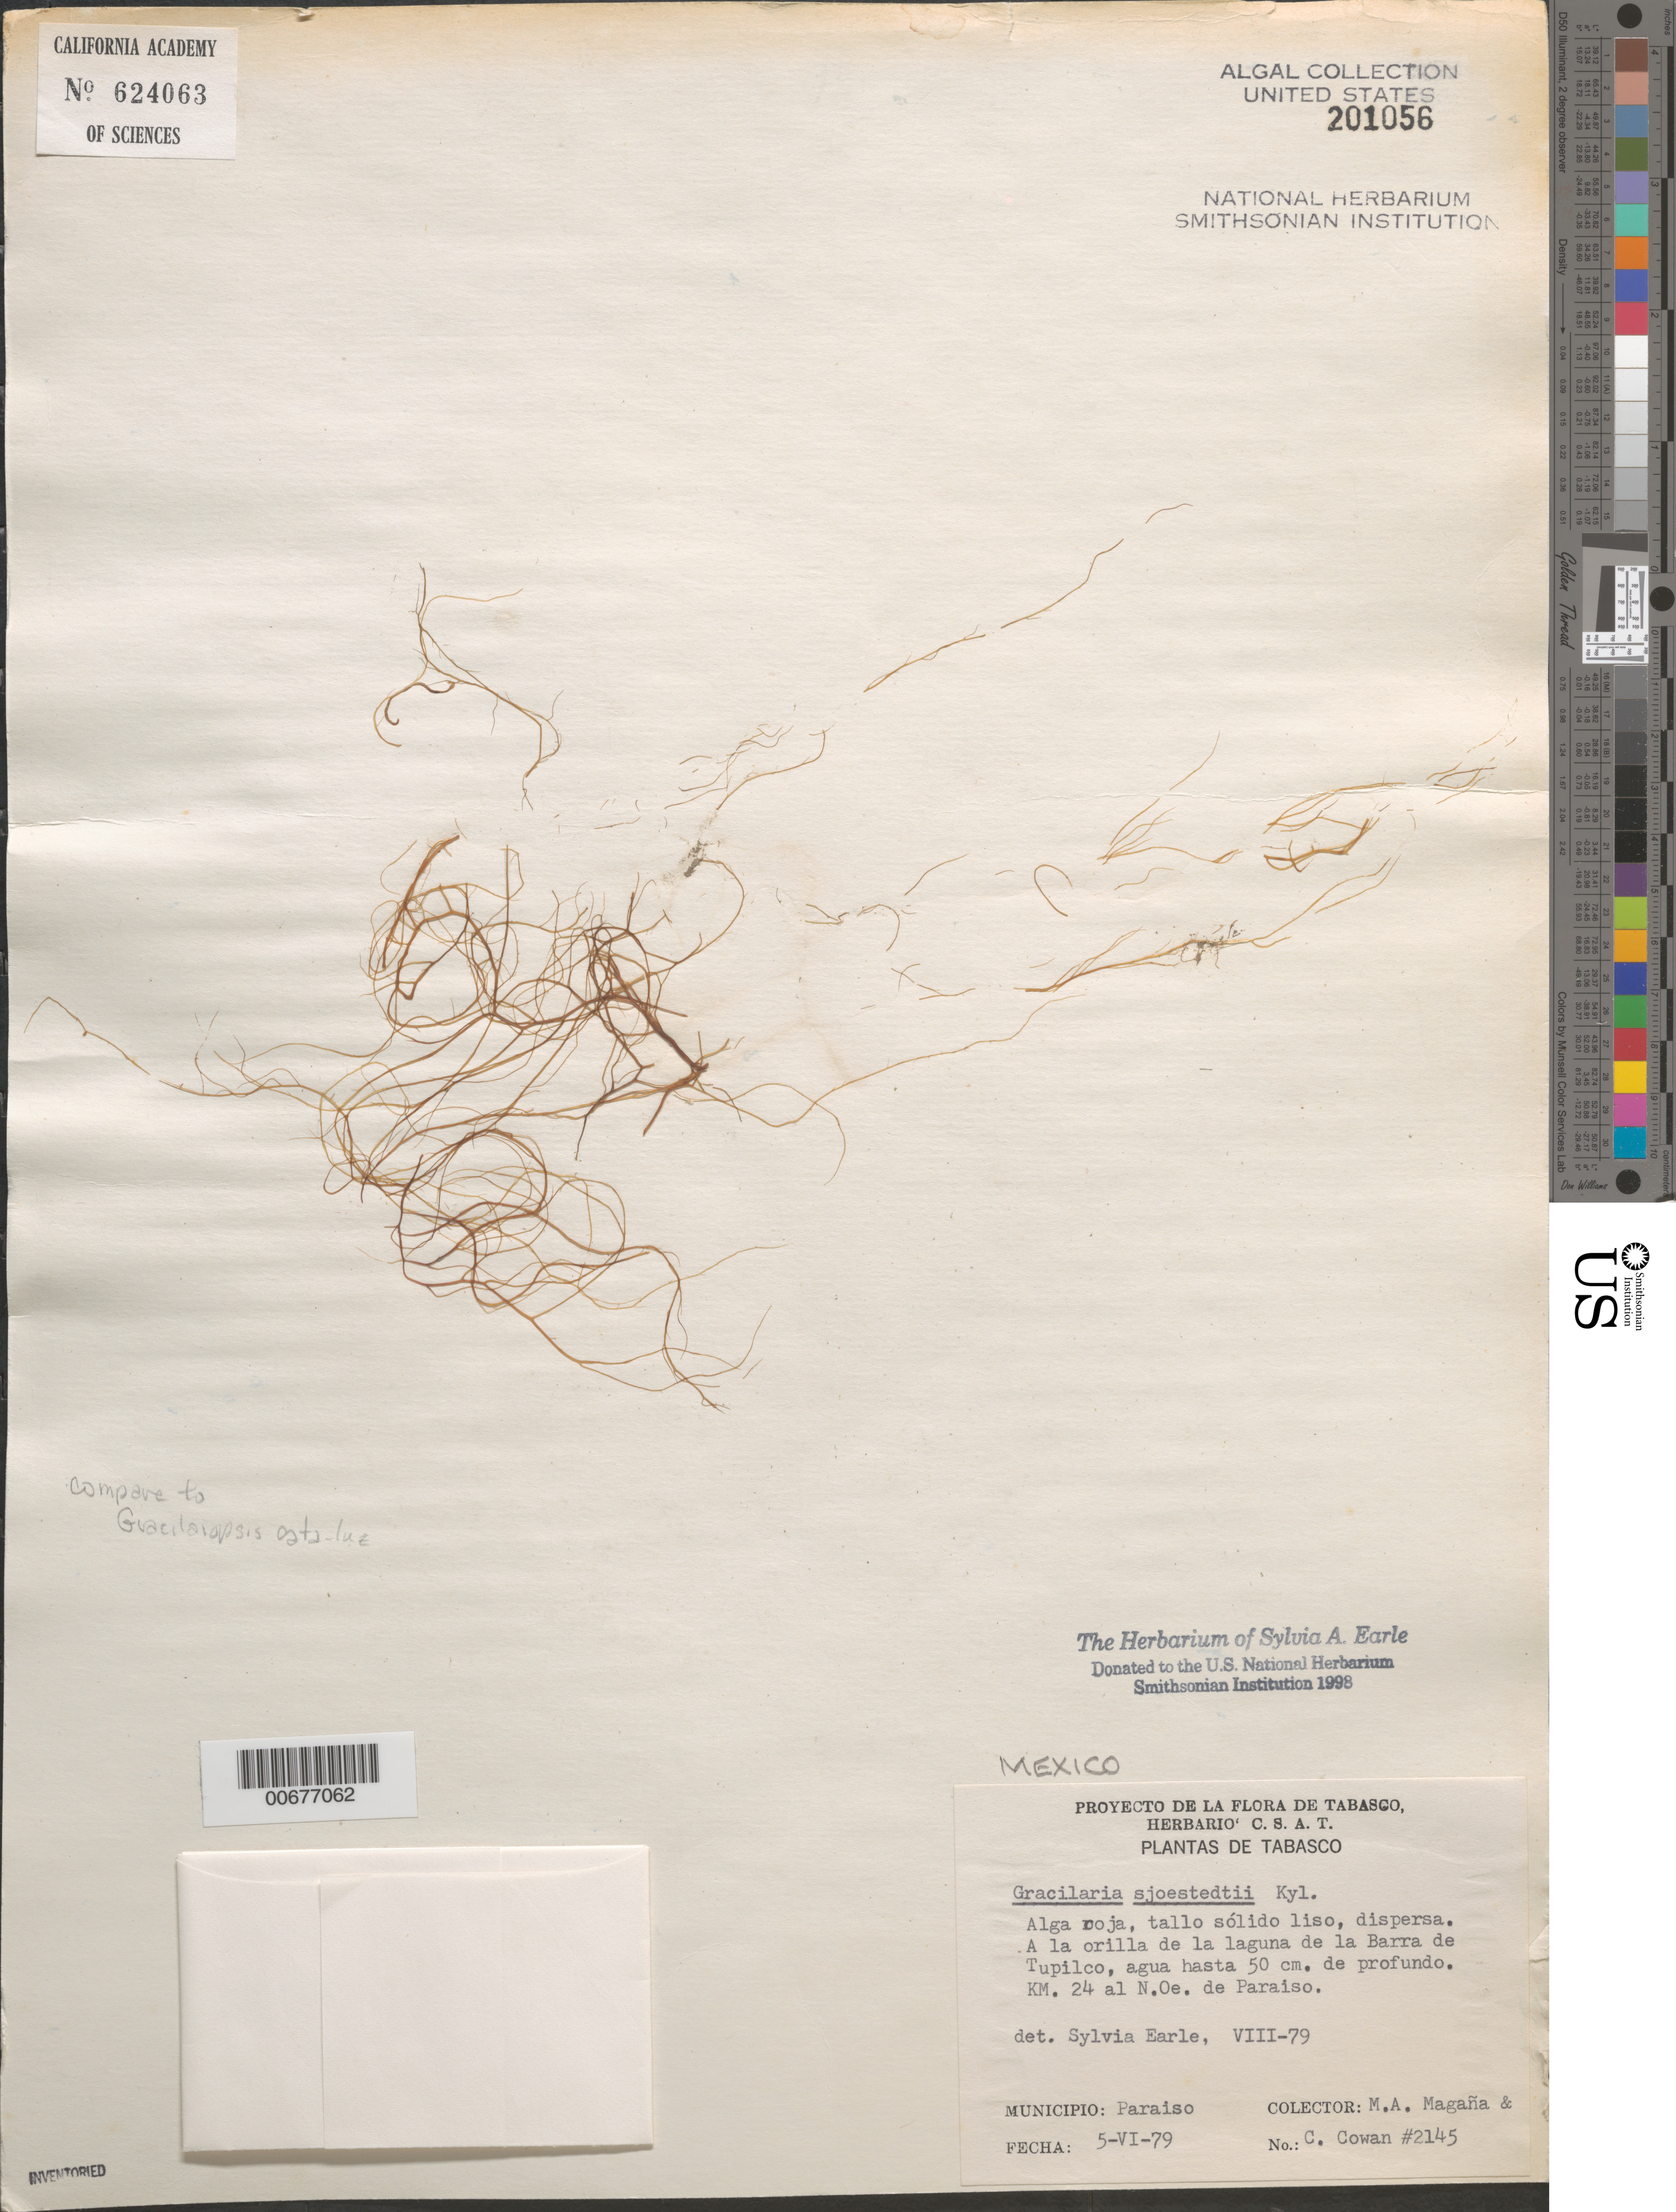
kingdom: Plantae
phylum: Rhodophyta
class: Florideophyceae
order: Gracilariales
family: Gracilariaceae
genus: Gracilariopsis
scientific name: Gracilariopsis andersonii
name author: (Grunow) E.Y. Dawson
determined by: Algae name updating Project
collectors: M. Magana A. & C. Cowan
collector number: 2145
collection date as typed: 05 Jun 1979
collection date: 1979-06-05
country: Mexico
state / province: Tabasco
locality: Barra de Tupilcokm 24 northwest of Paraiso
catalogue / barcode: US 201056